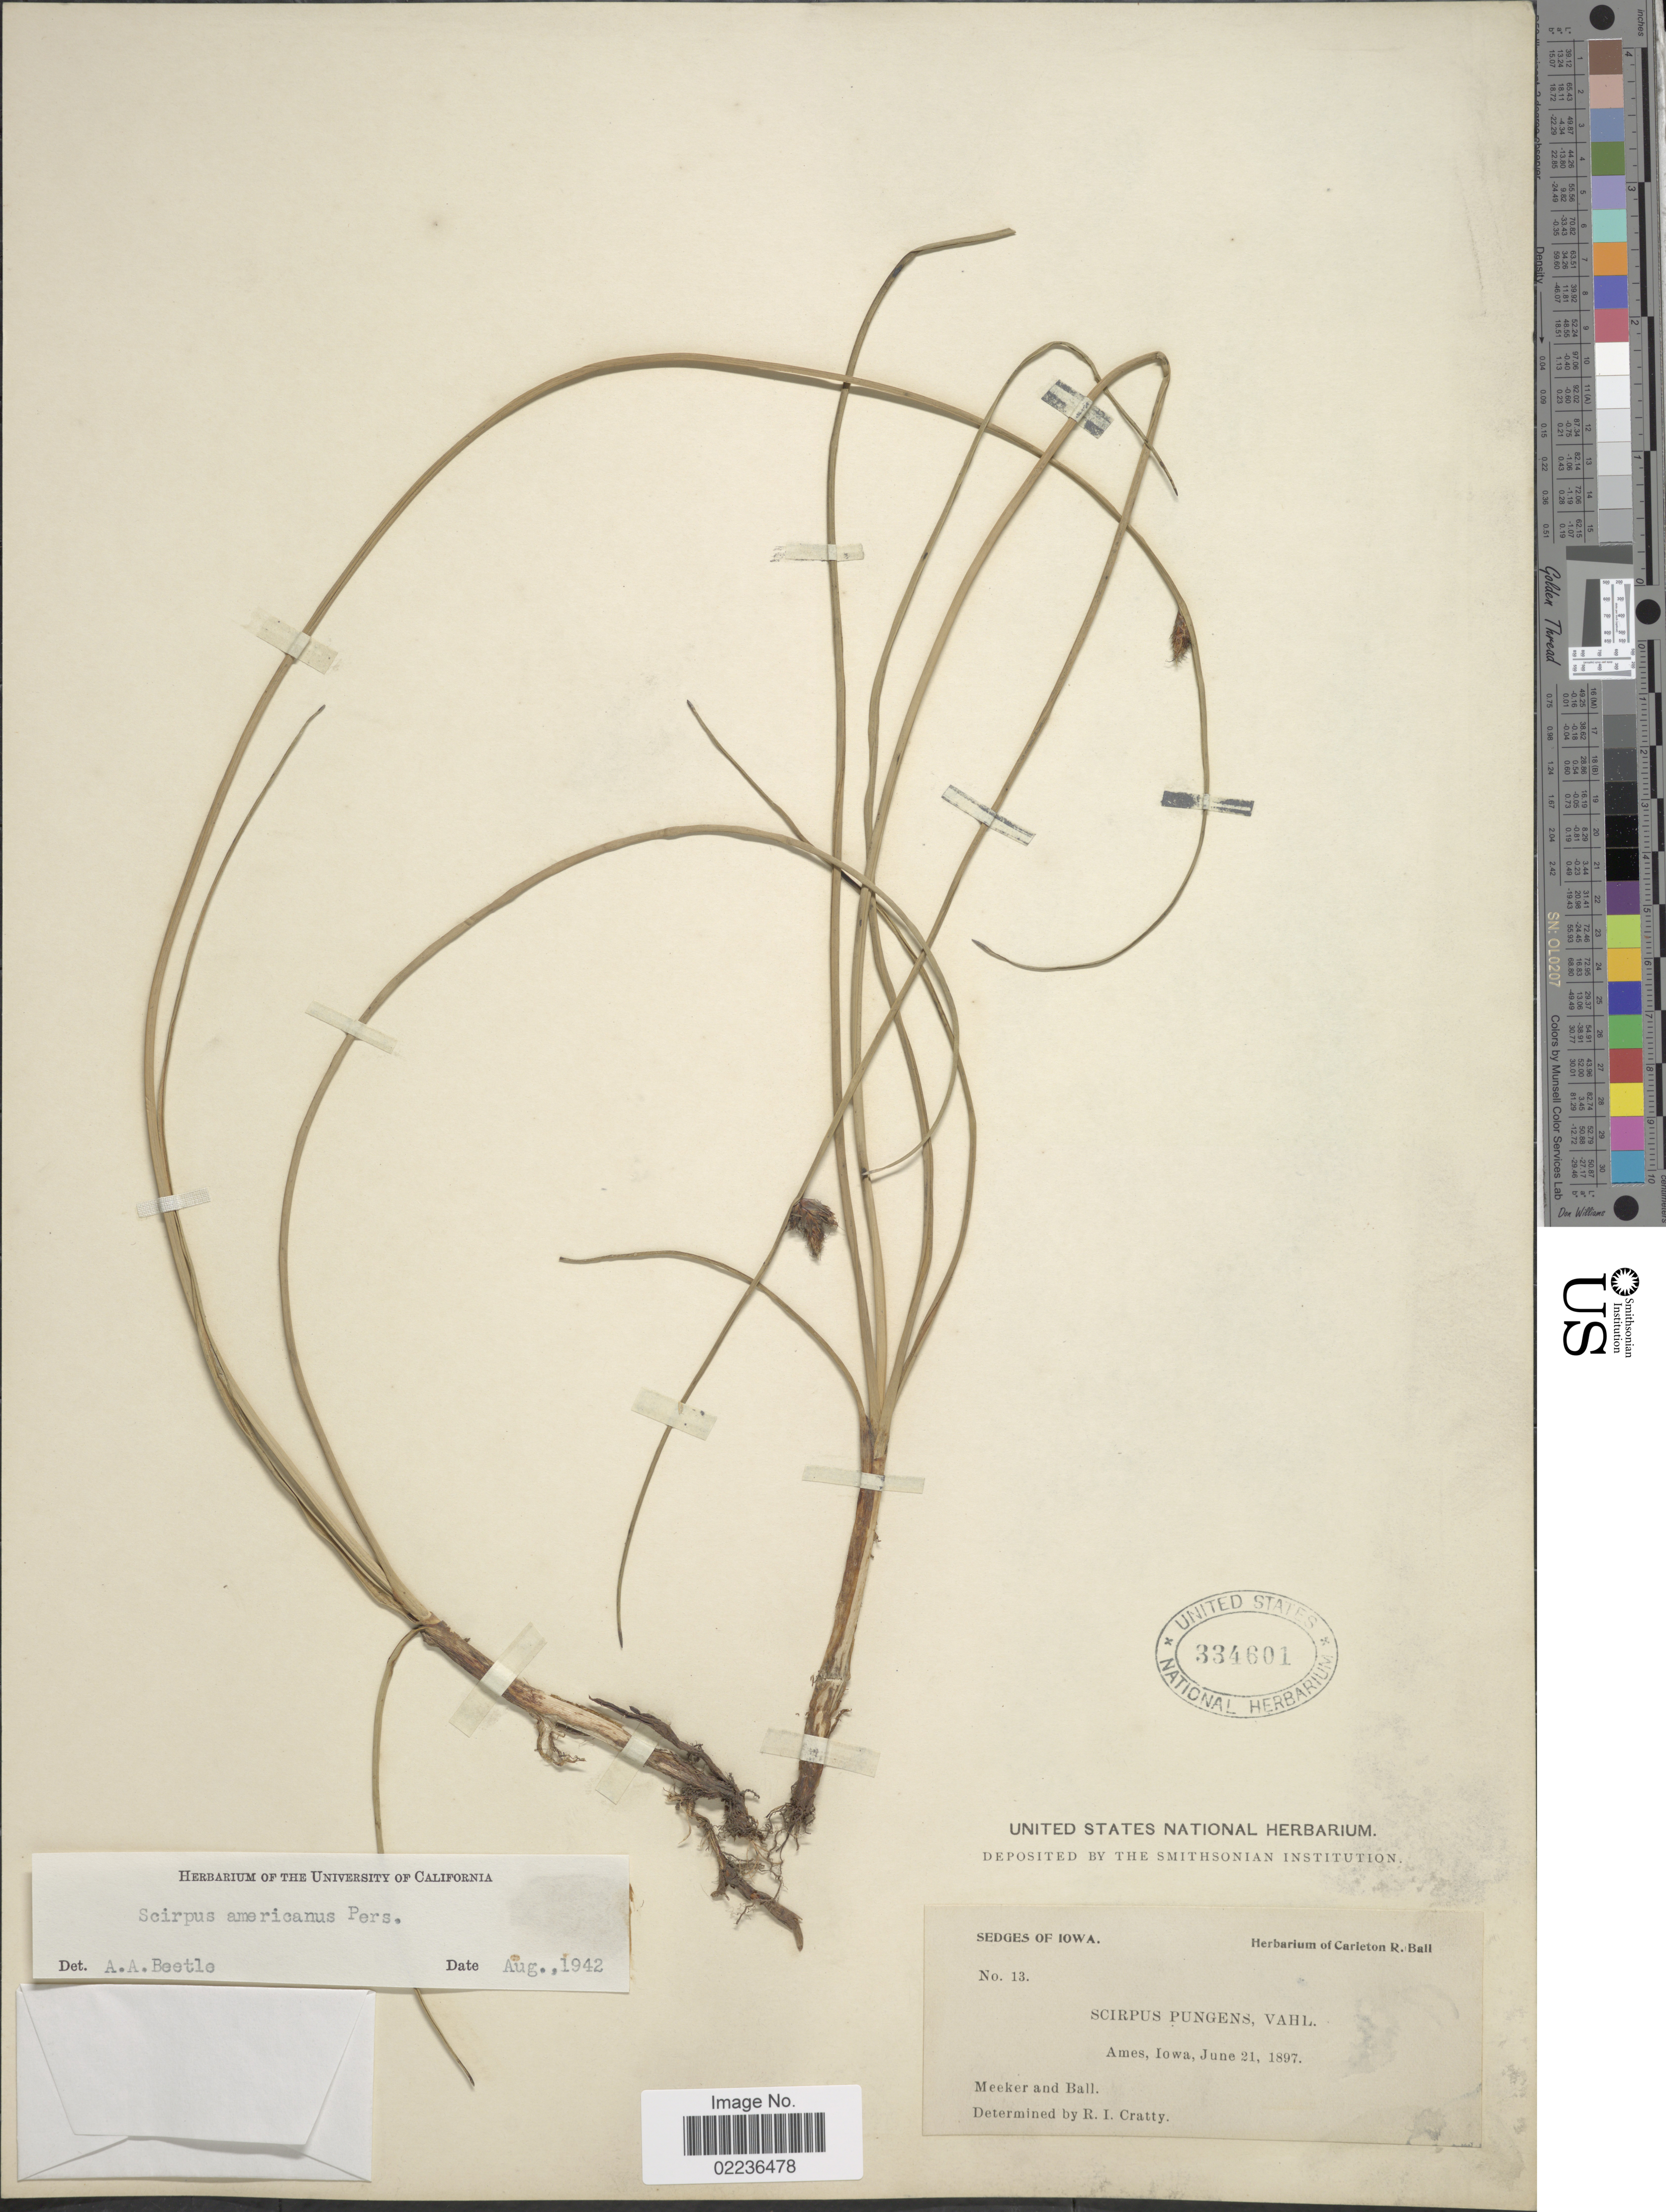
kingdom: Plantae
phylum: Tracheophyta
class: Liliopsida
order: Poales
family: Cyperaceae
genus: Schoenoplectus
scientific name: Schoenoplectus pungens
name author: (Vahl) Palla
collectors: -- Ames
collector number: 13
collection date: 1897-06-21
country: United States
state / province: Iowa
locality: Meeker and Ball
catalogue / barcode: US 334601